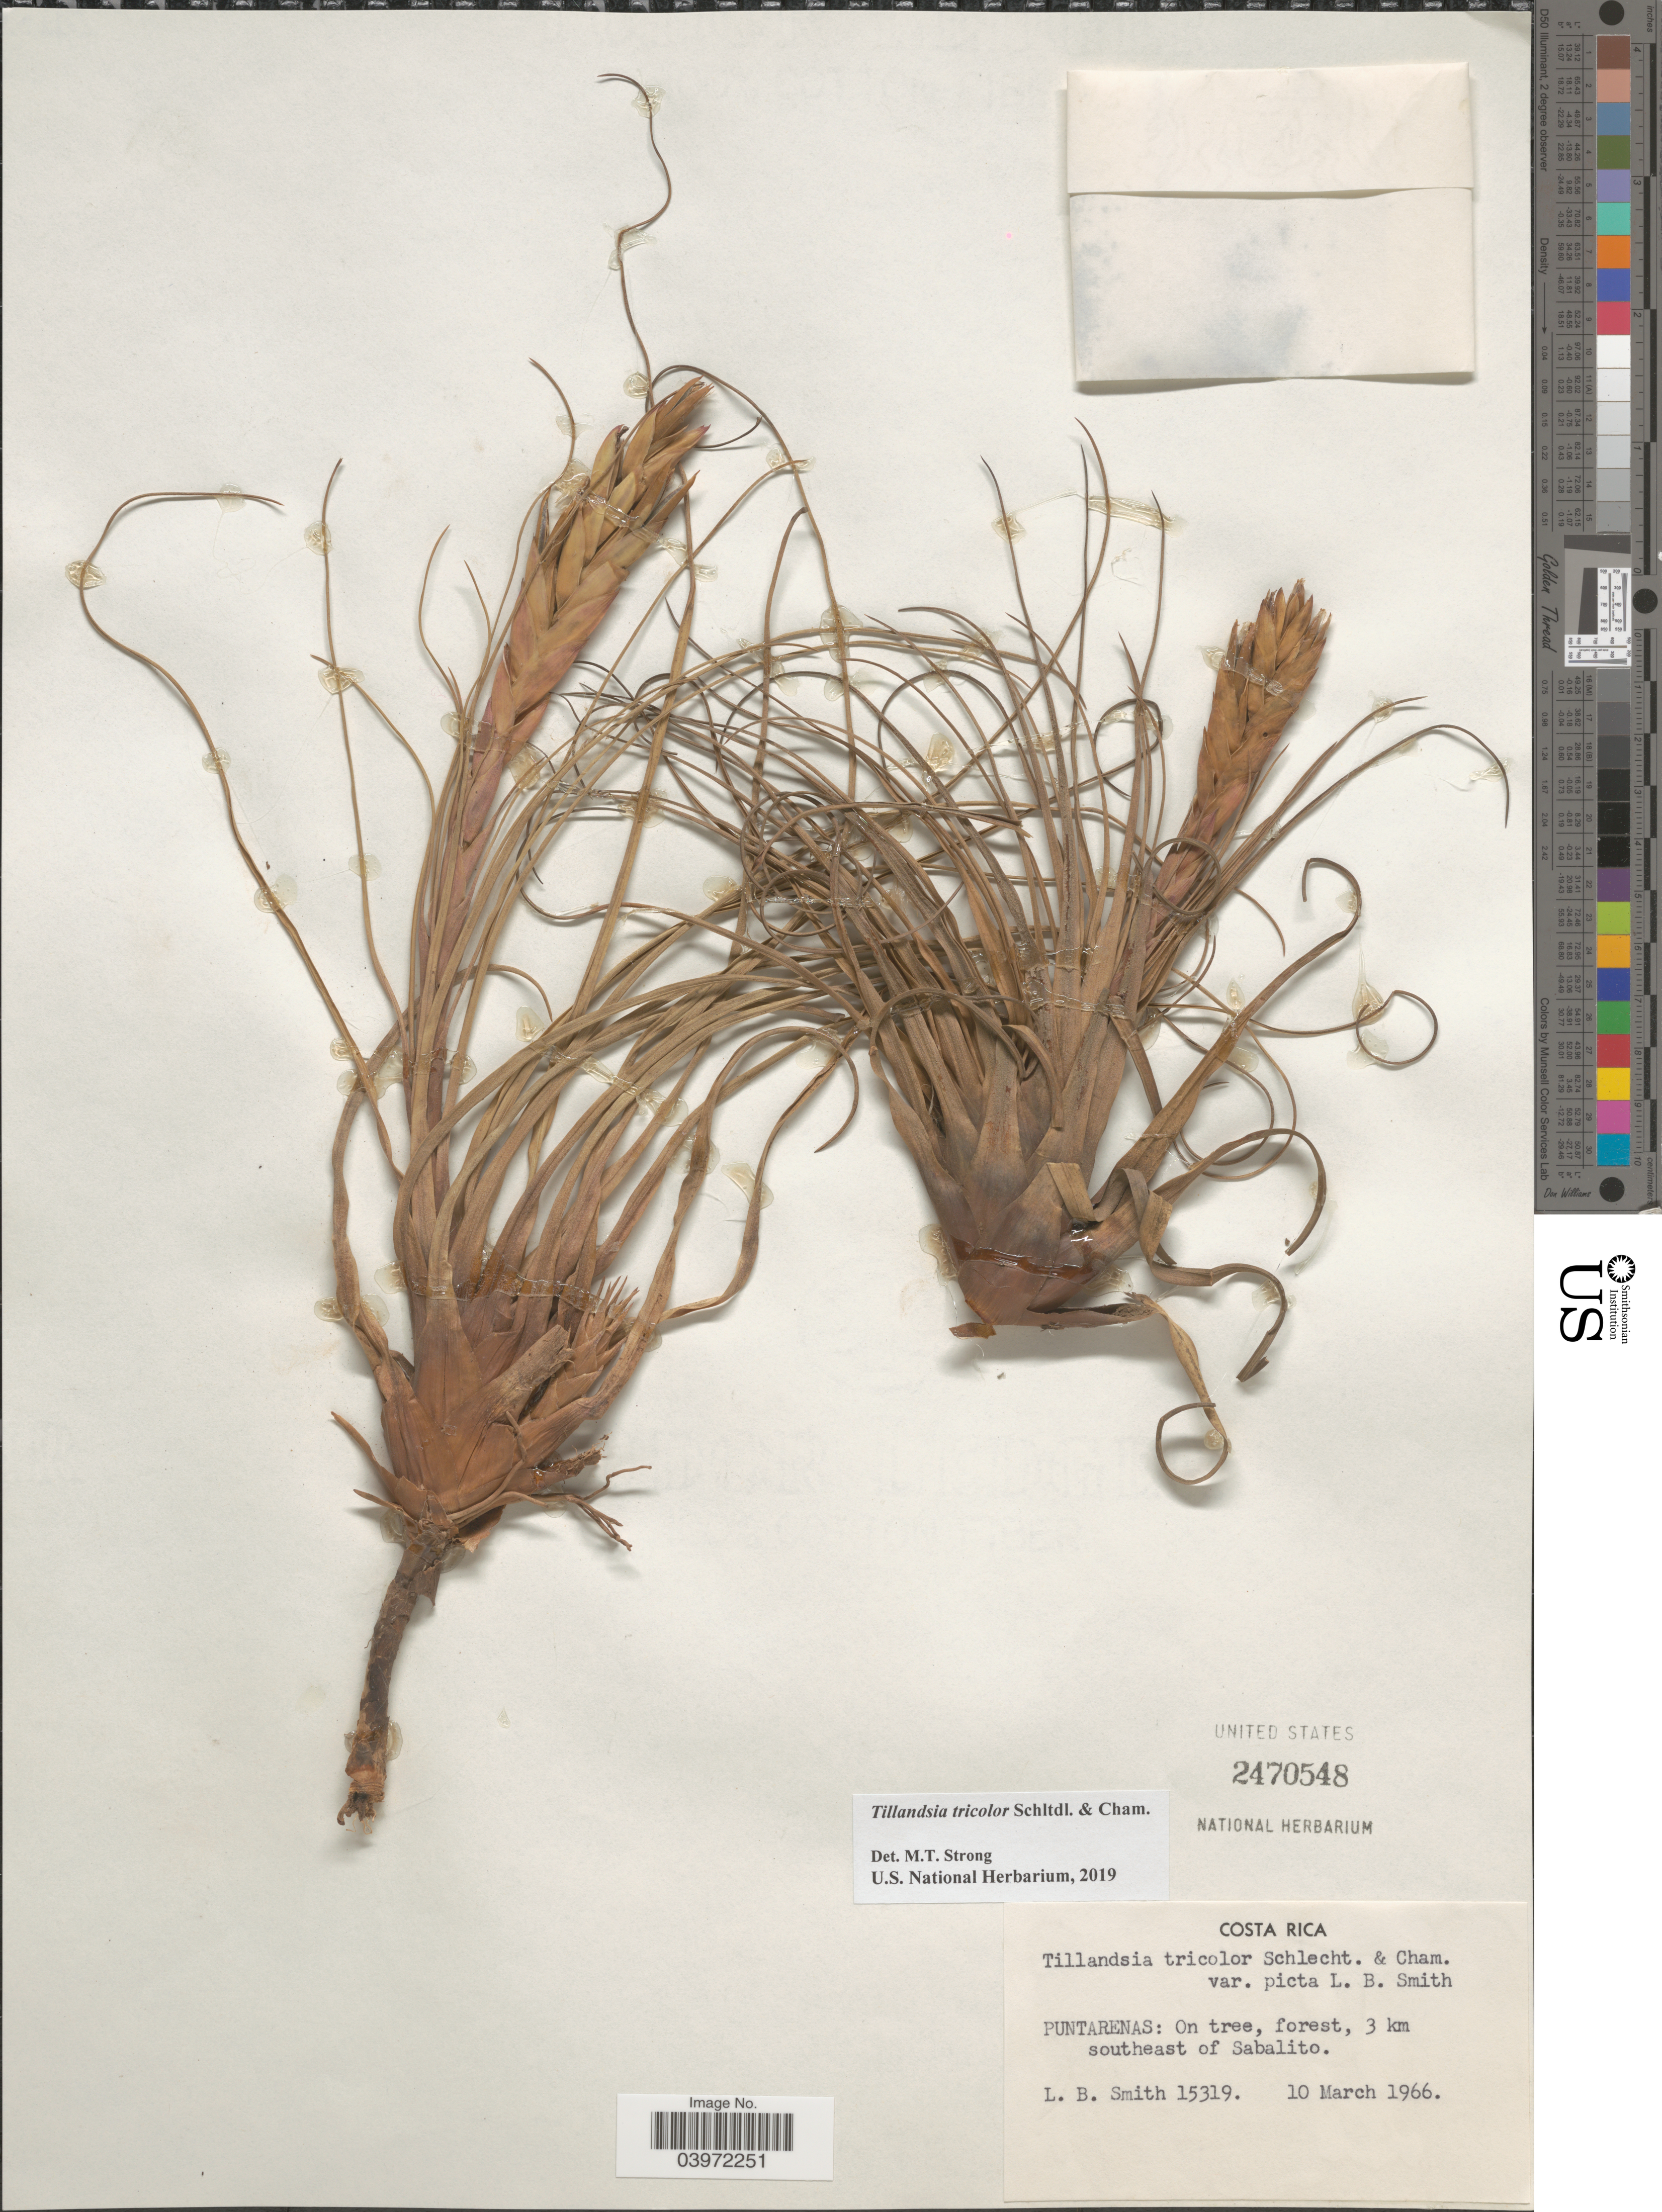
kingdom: Plantae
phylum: Tracheophyta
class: Liliopsida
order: Poales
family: Bromeliaceae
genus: Tillandsia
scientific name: Tillandsia tricolor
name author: Schltdl. & Cham.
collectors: L. Smith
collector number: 15319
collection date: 1966-03-10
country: Costa Rica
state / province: Puntarenas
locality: On tree, forest, 3 km southeast of Sabalito.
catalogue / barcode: US 2470548